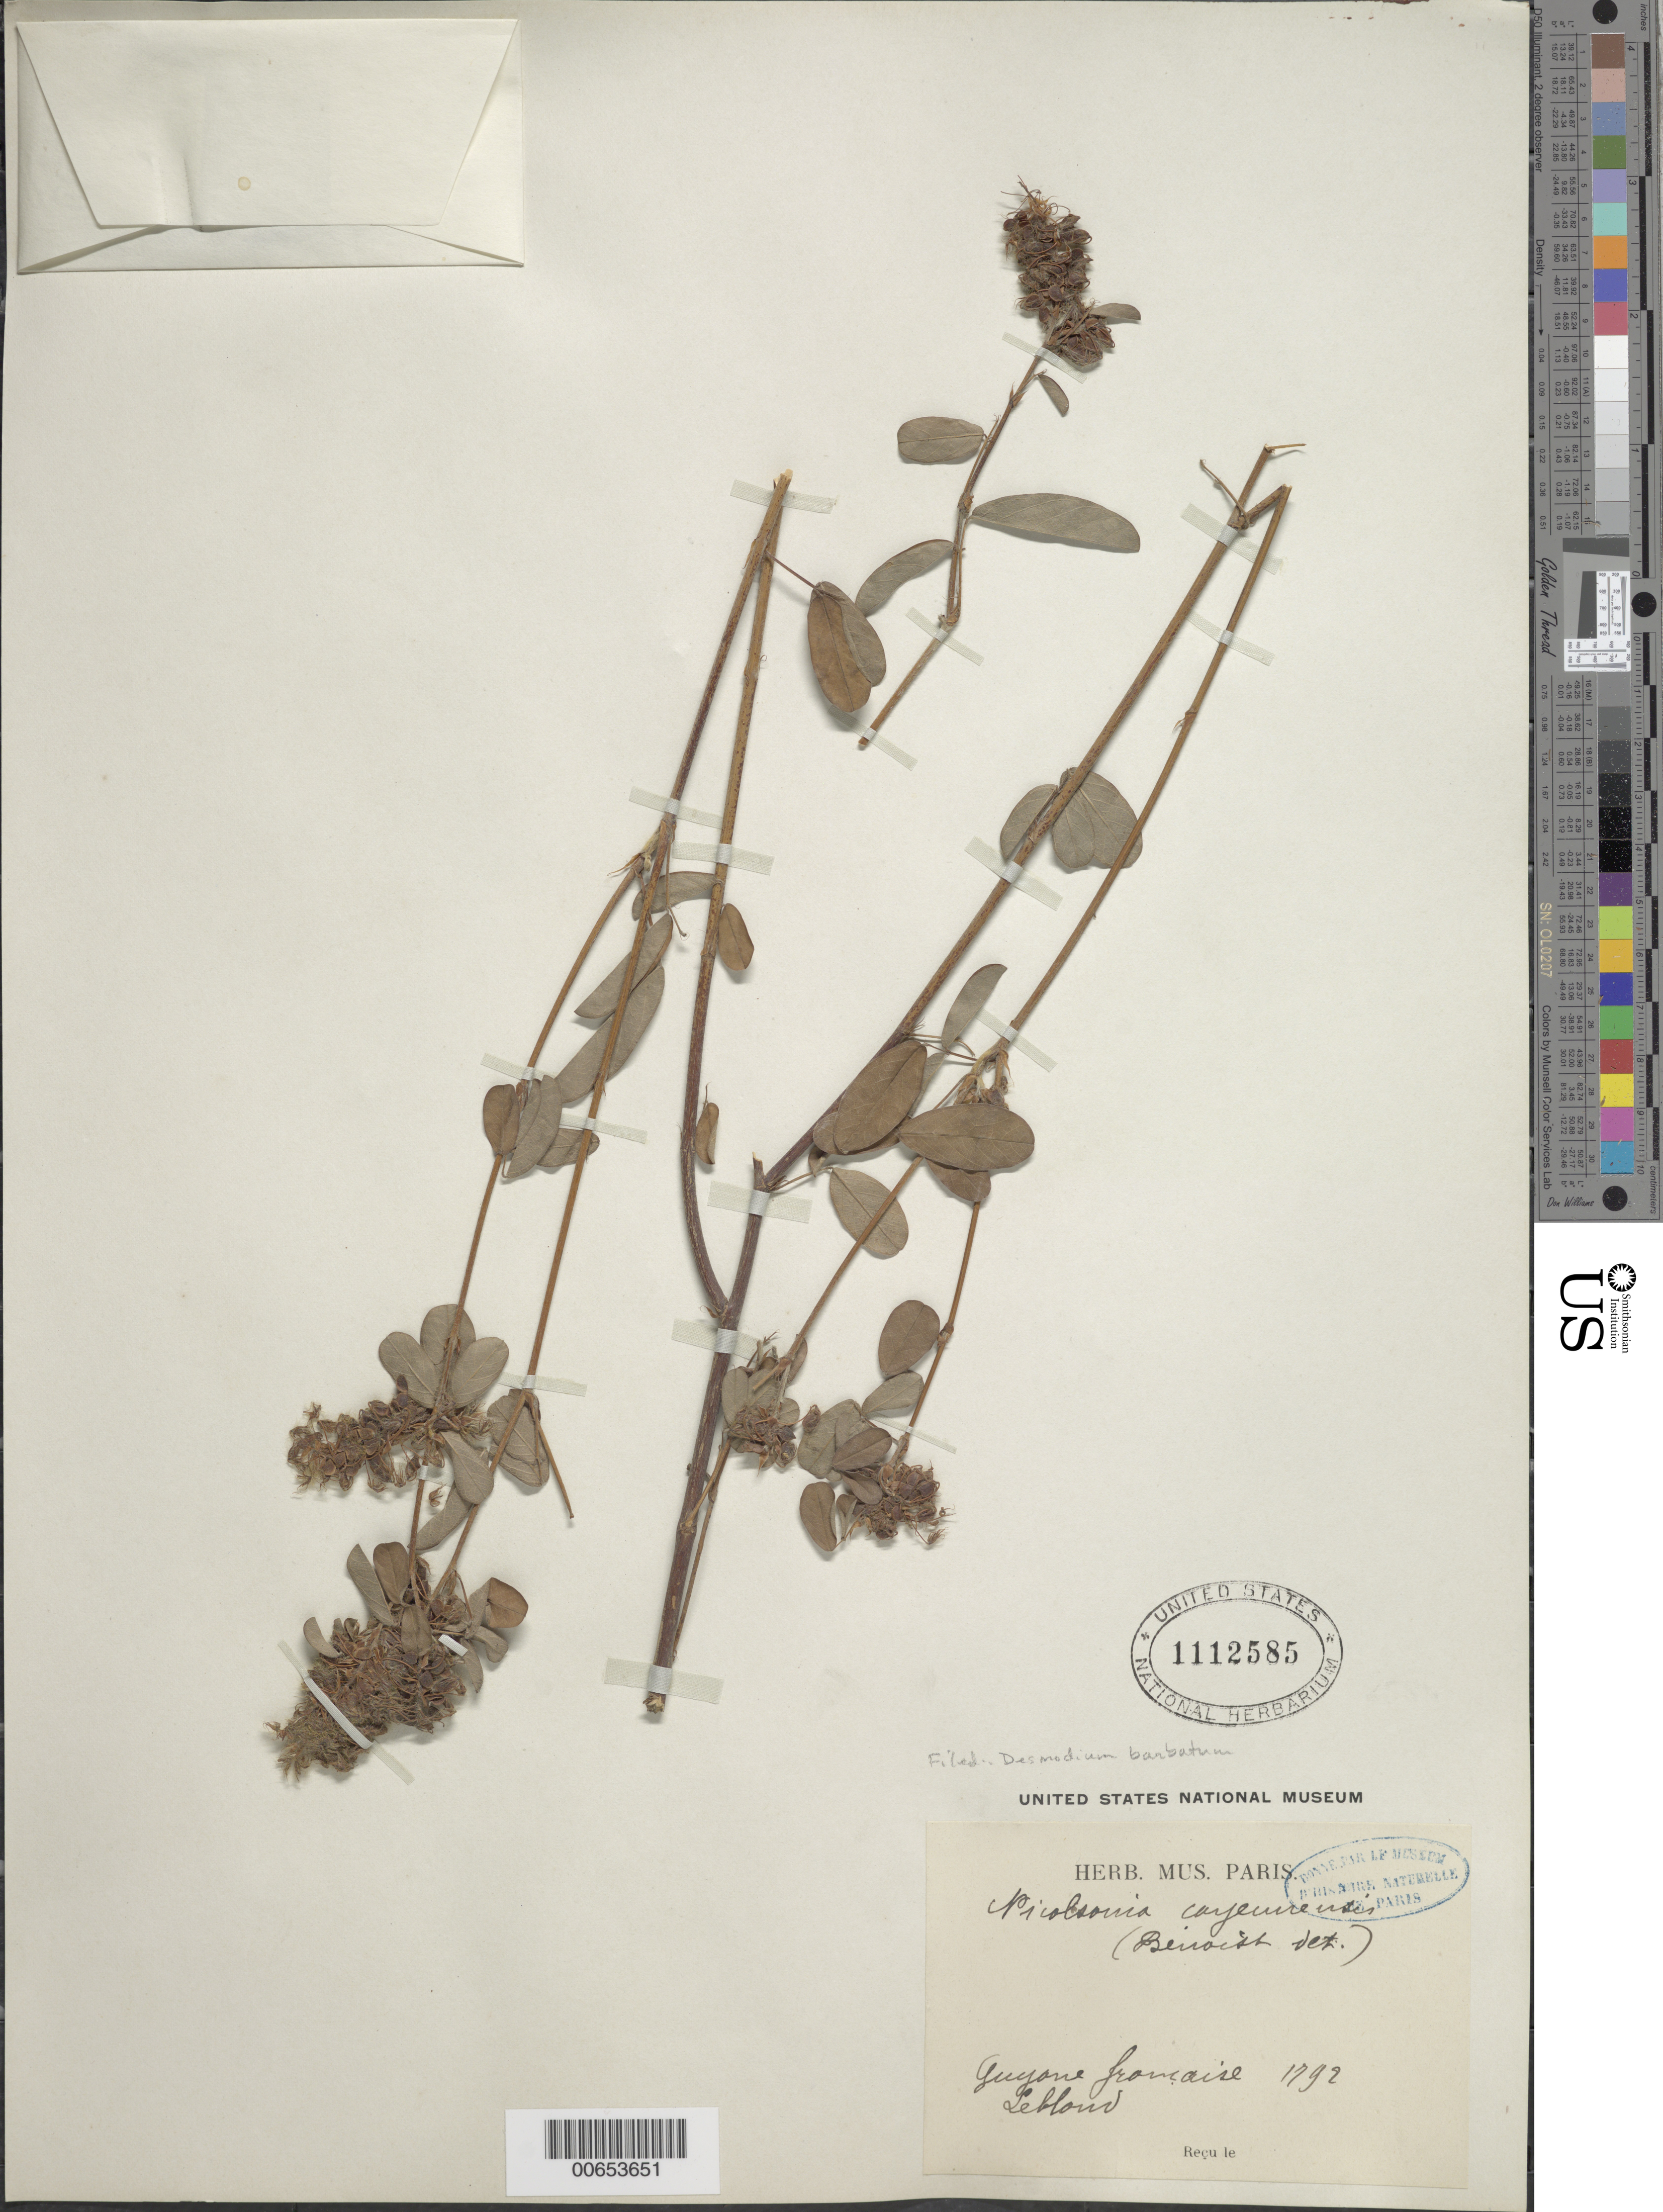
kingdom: Plantae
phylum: Tracheophyta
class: Magnoliopsida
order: Fabales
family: Fabaceae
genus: Grona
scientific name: Grona barbata var. barbata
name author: (L.) H. Ohashi & K. Ohashi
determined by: Strong, Mark T., (BOT), Smithsonian Institution - National Museum of Natural History (UNITED STATES)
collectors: -. Sellow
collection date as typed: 1792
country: French Guiana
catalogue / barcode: US 1112585